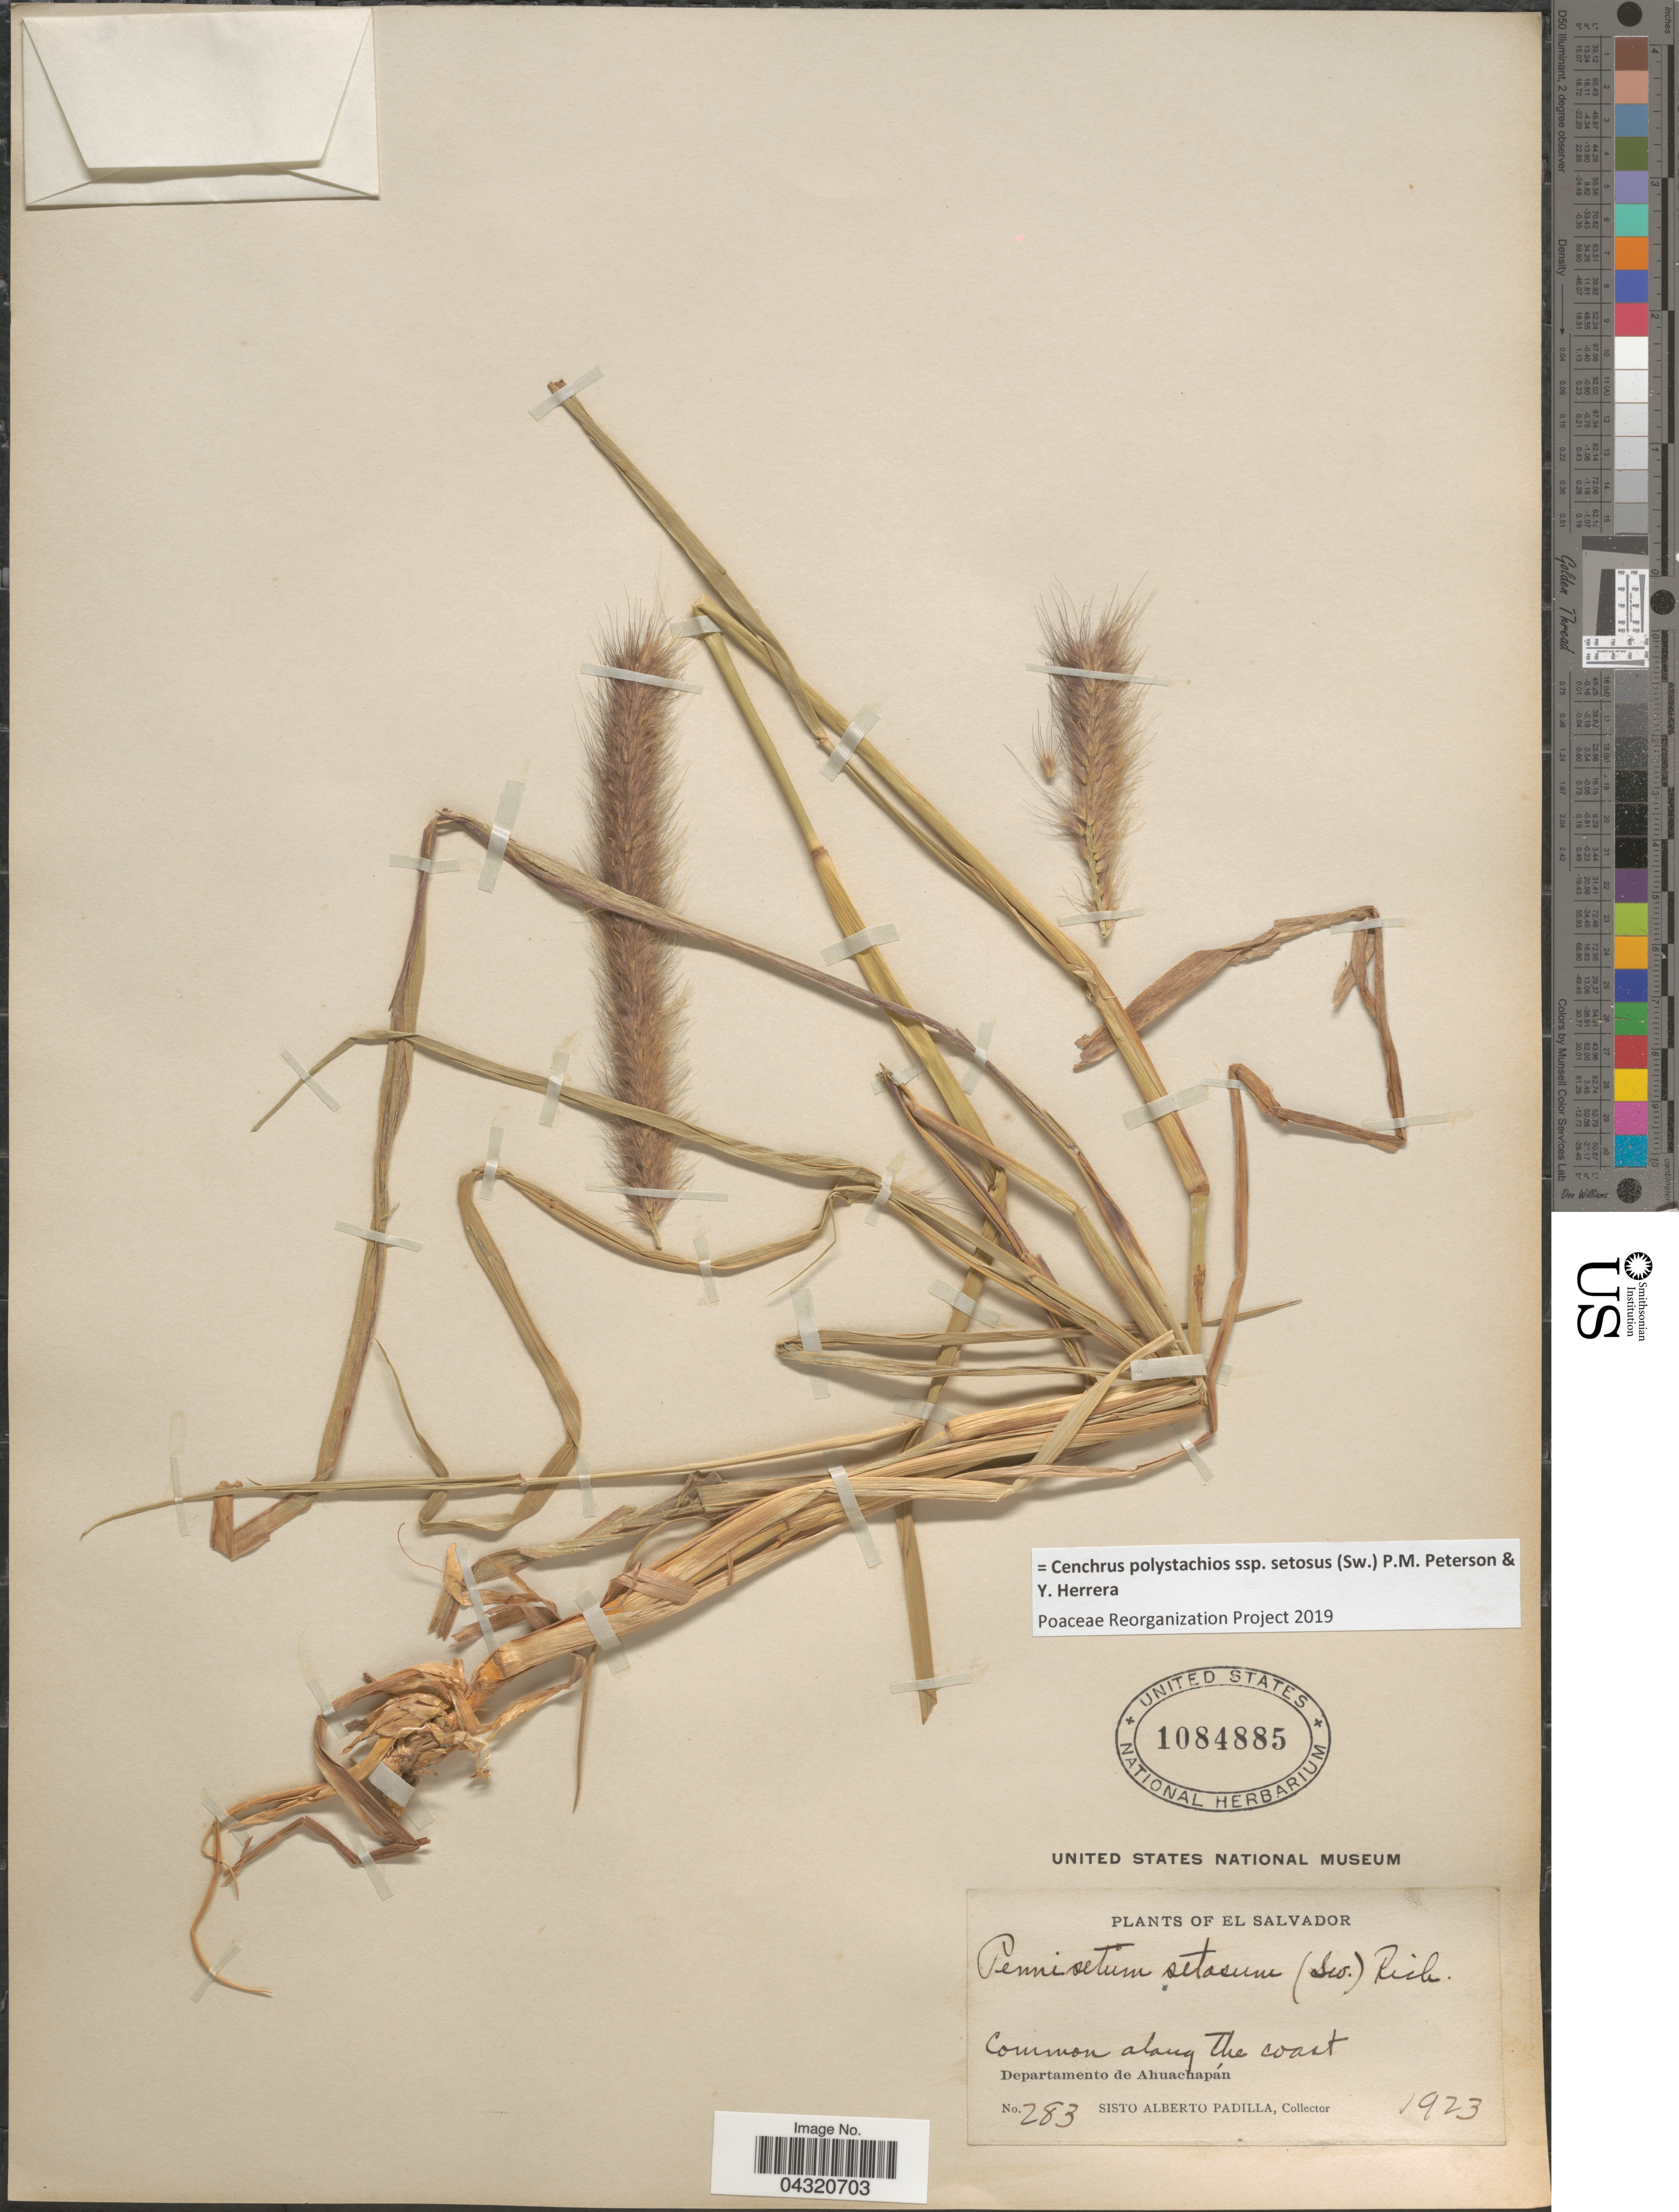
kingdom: Plantae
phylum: Tracheophyta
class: Liliopsida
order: Poales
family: Poaceae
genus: Cenchrus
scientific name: Cenchrus polystachios subsp. setosus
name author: (Sw.) P.M. Peterson & Y. Herrera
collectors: S. A. Padilla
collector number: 283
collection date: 1923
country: El Salvador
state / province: Ahuachapan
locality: Common along the coast. Departamento de Ahuachapán.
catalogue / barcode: US 1084885